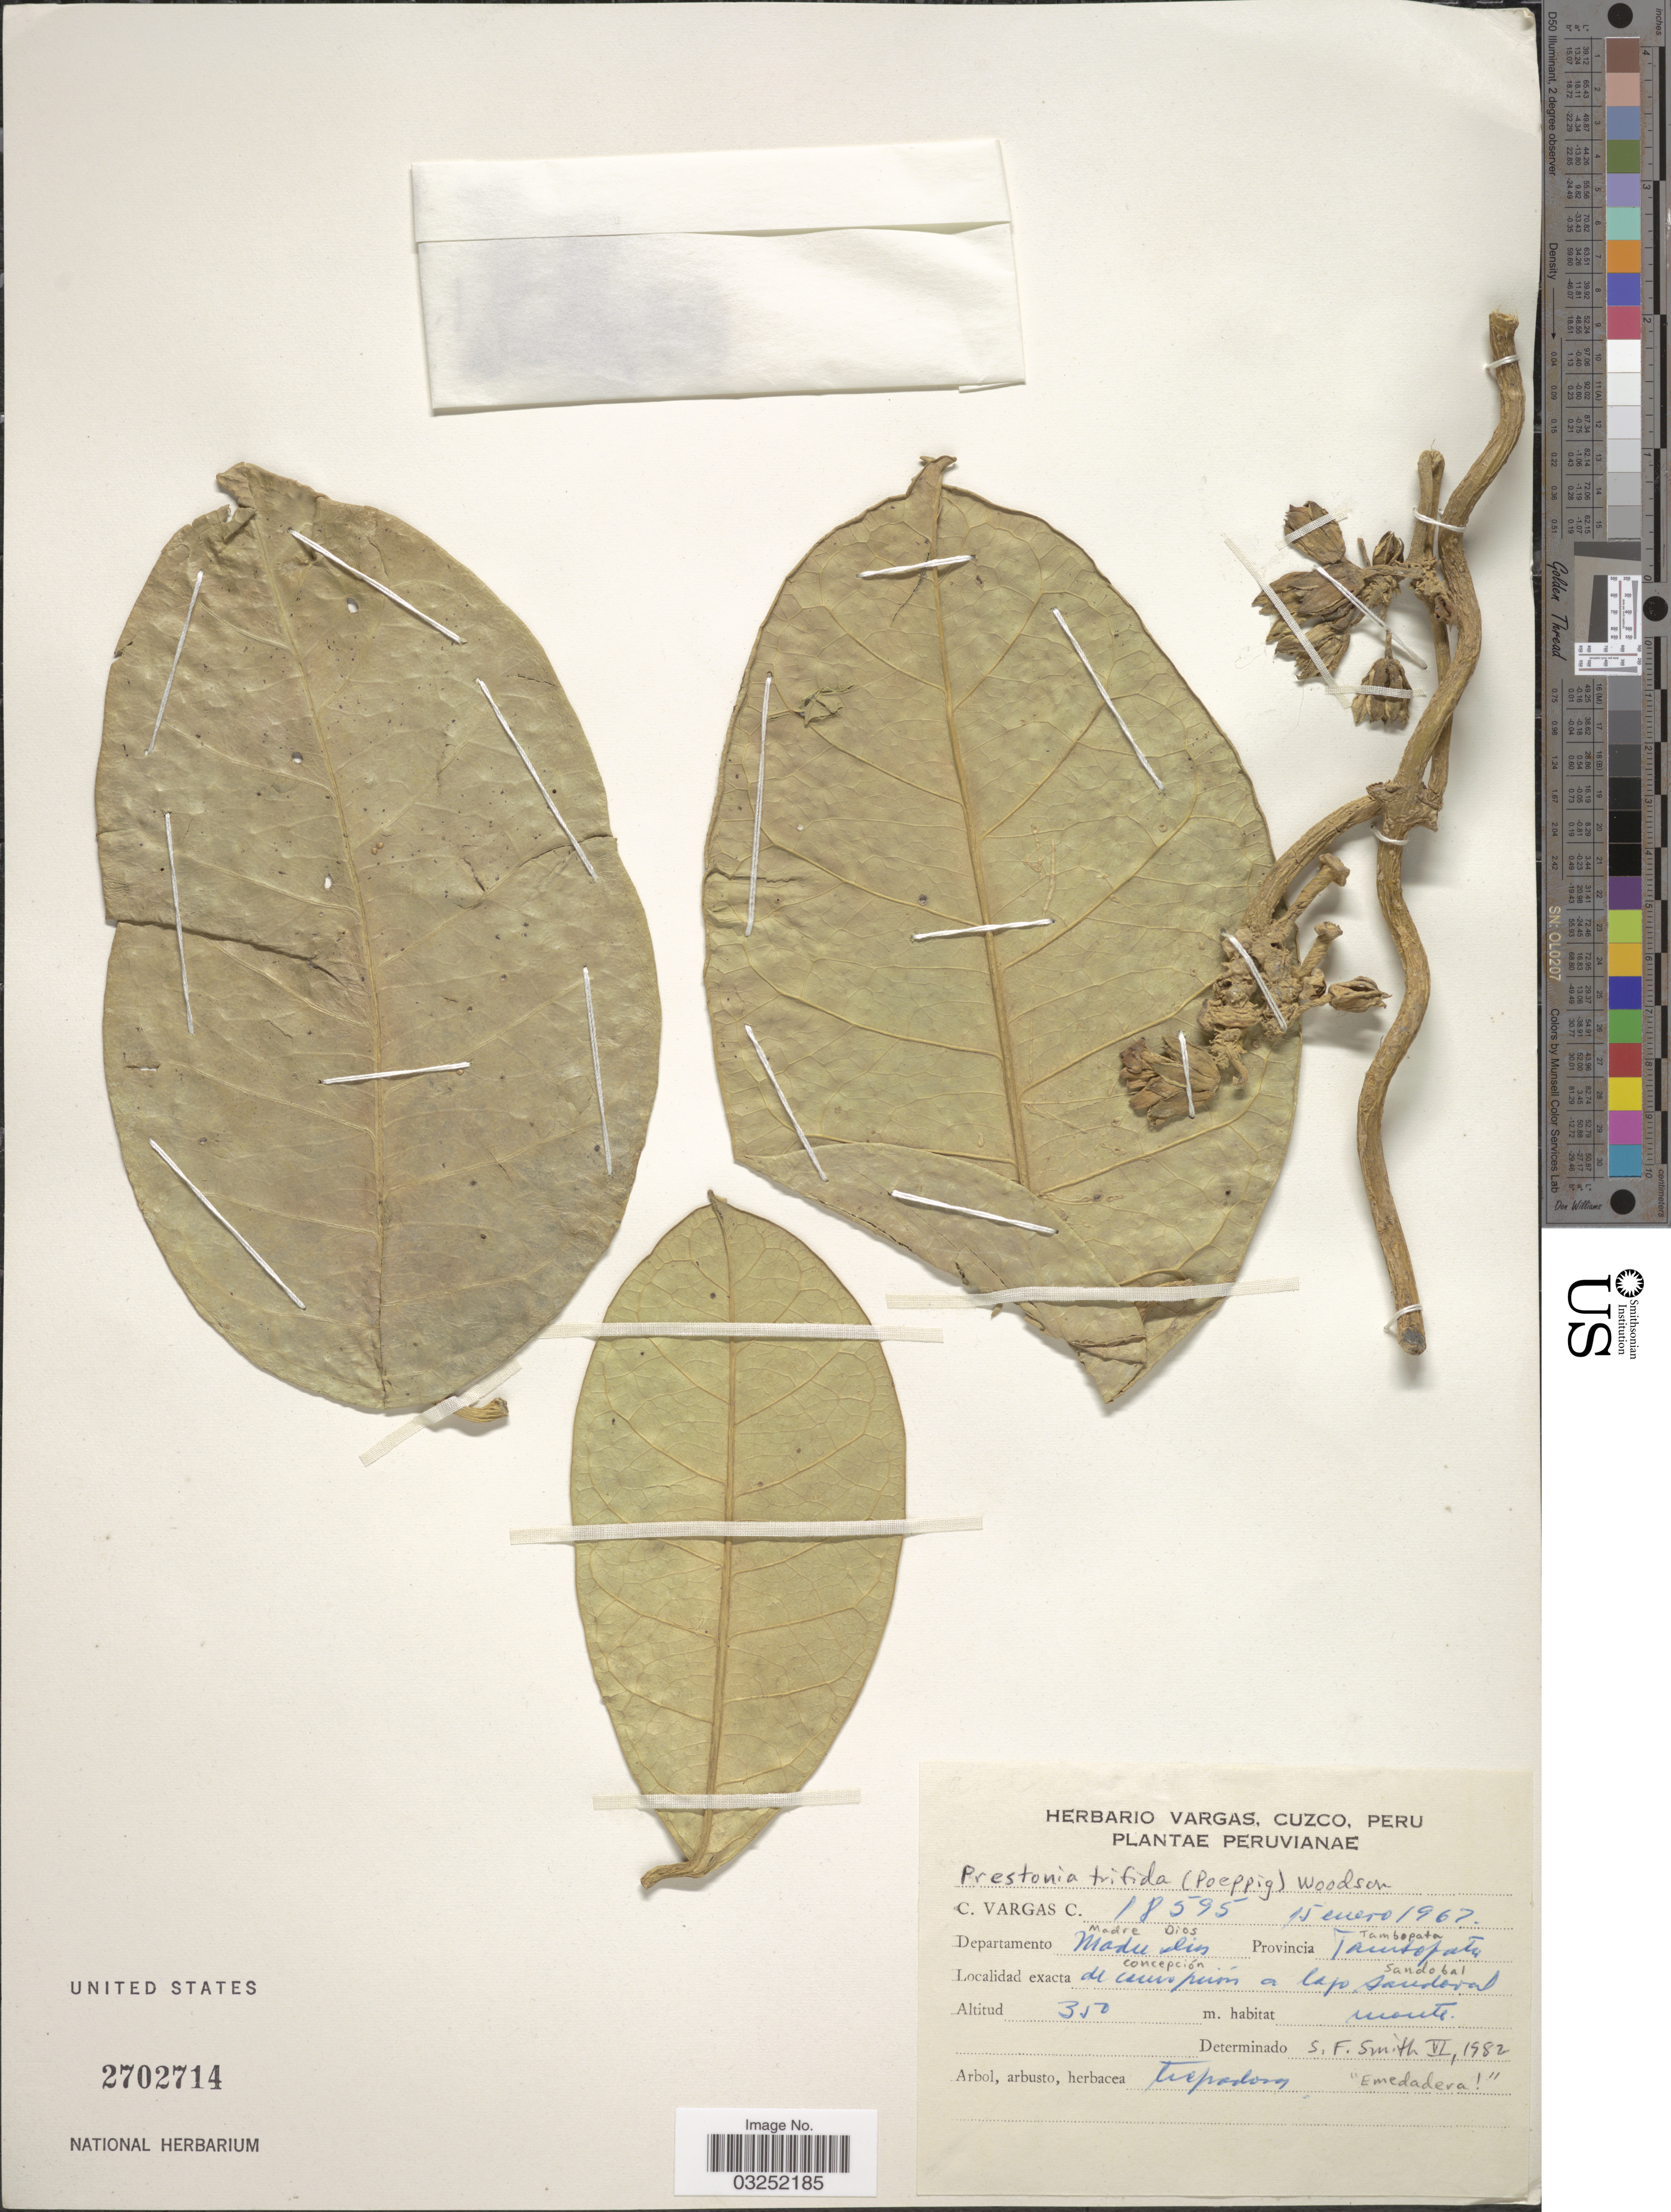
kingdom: Plantae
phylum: Tracheophyta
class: Magnoliopsida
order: Gentianales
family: Apocynaceae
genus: Prestonia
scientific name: Prestonia trifida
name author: (Poepp.) Woodson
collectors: C. Vargas Calderón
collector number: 18595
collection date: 1967-01-15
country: Peru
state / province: Madre de Dios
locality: Departamento Madre Dios, Provincia Tambopata, de concepcion a lajo Sandobal.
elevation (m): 350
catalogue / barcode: US 2702714